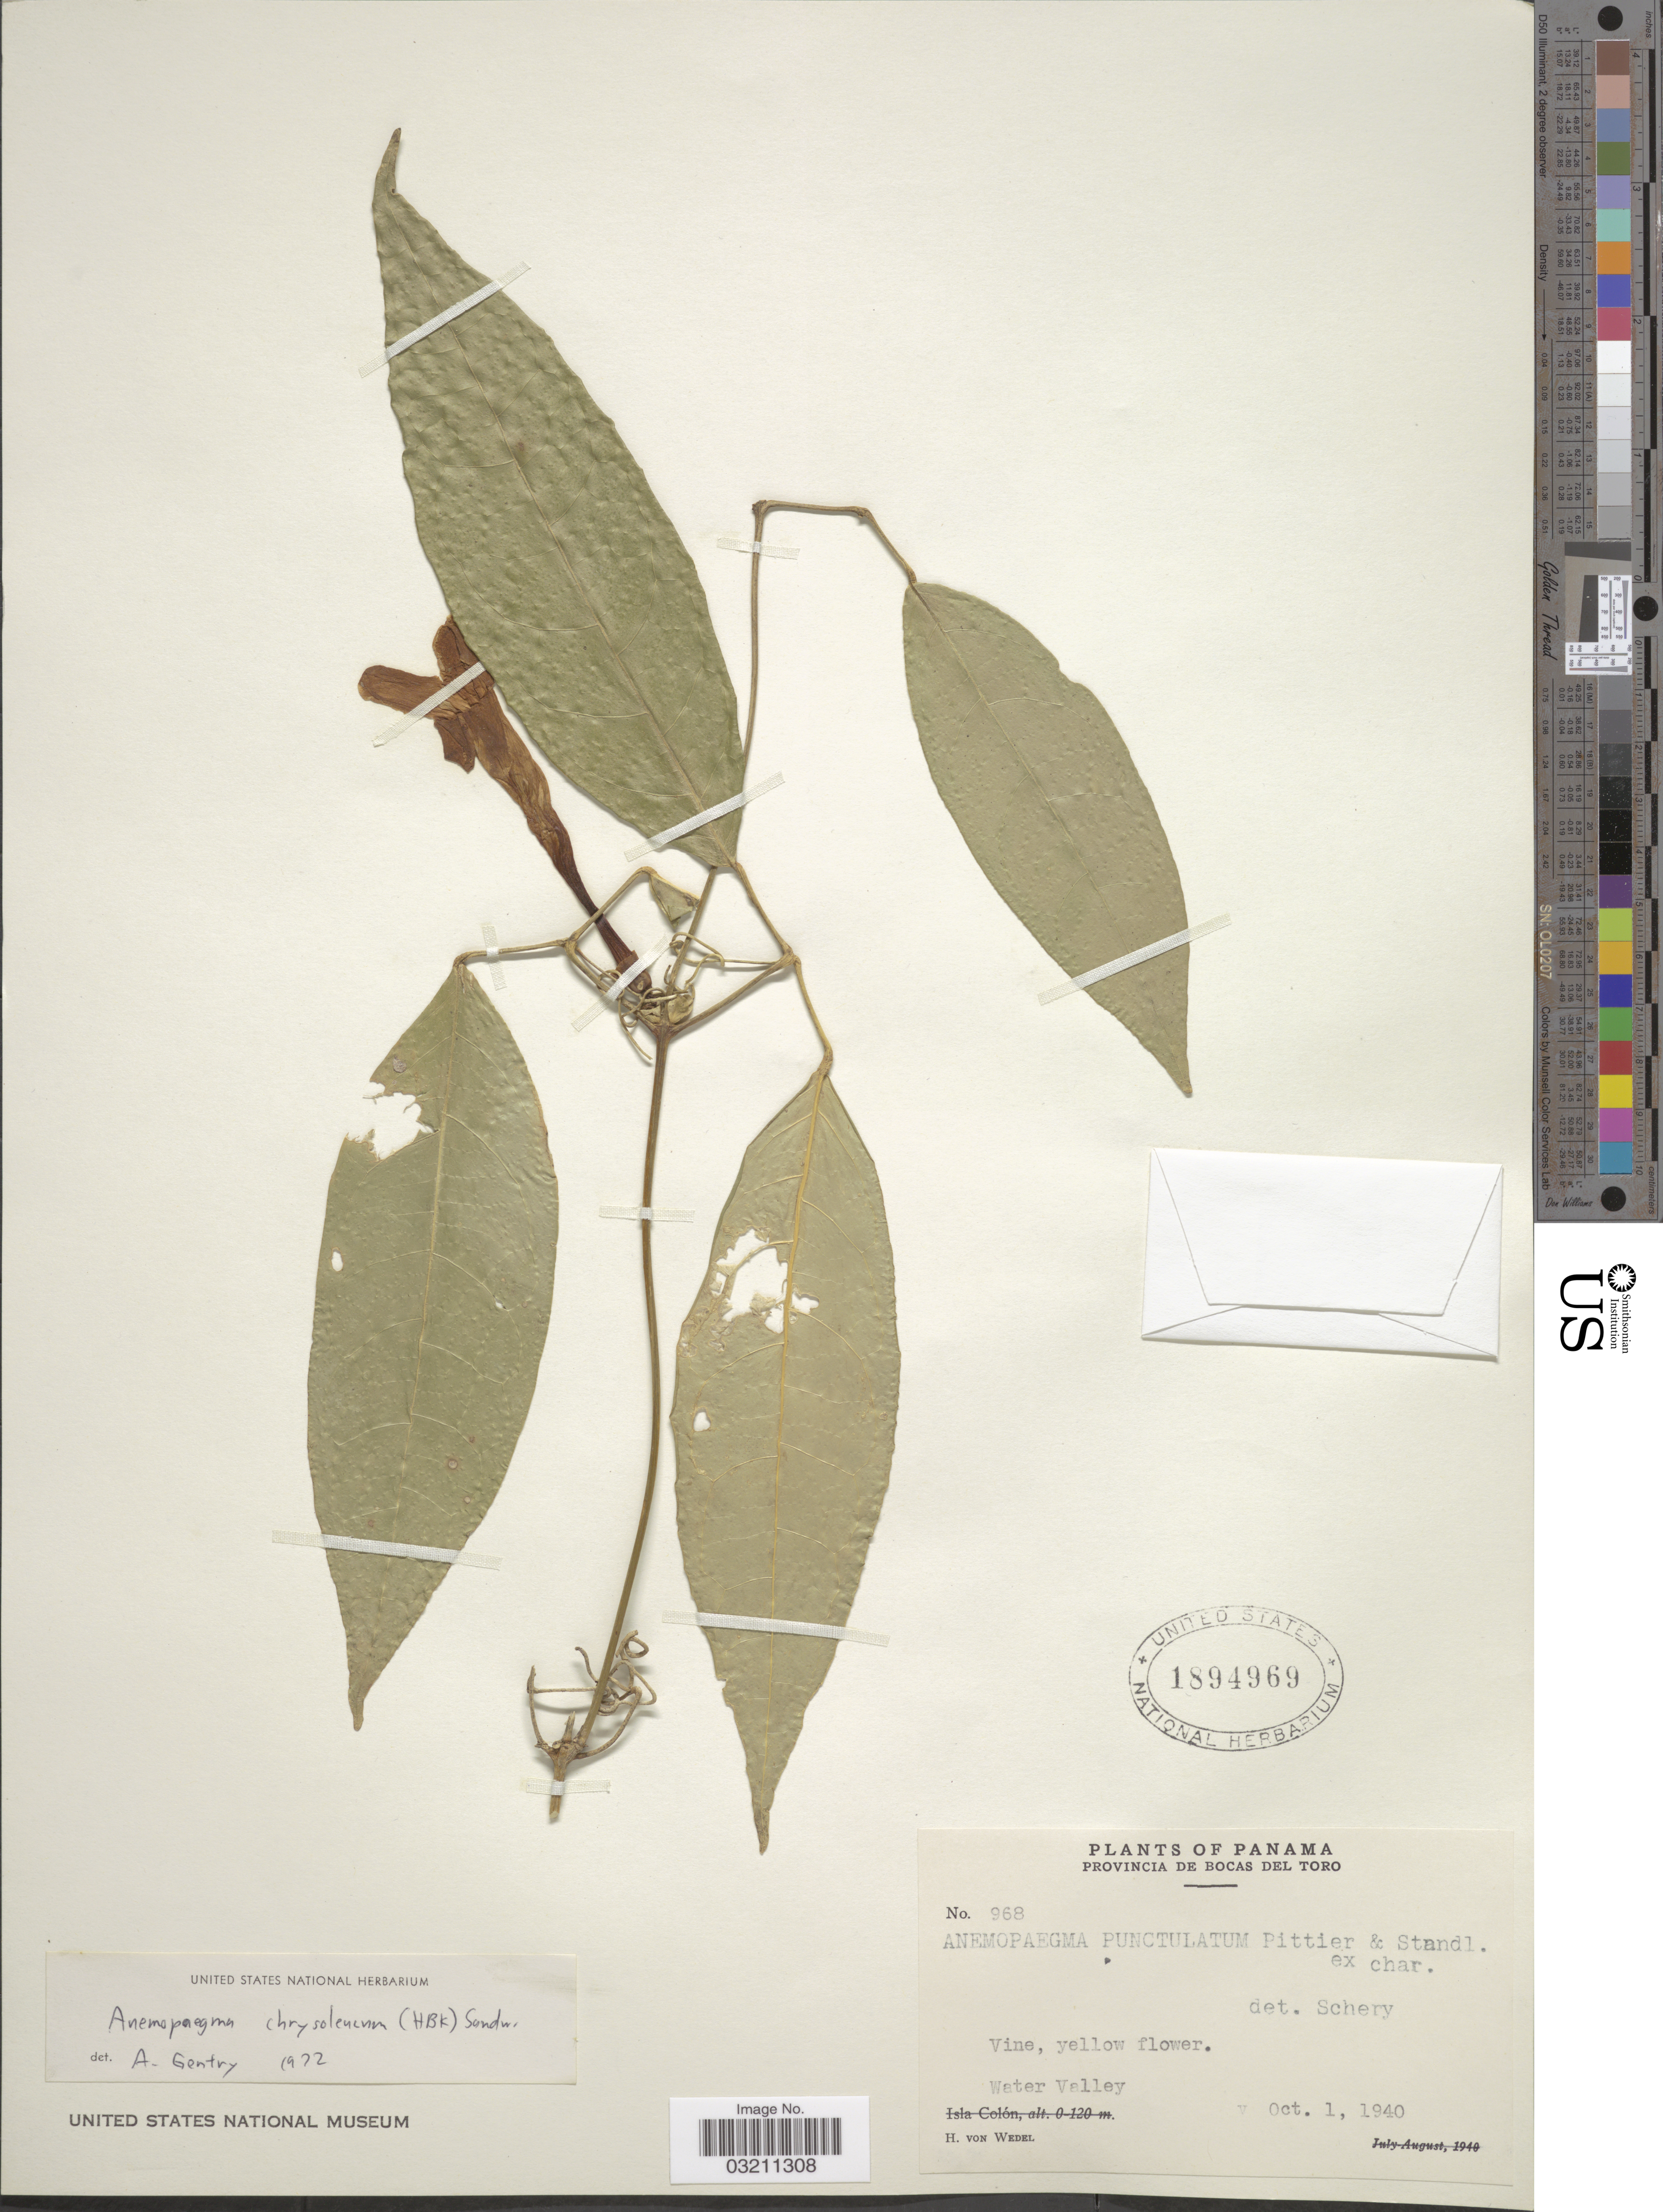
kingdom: Plantae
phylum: Tracheophyta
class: Magnoliopsida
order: Lamiales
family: Bignoniaceae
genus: Anemopaegma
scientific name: Anemopaegma chrysoleucum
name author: (Kunth) Sandwith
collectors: H. von Wedel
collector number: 968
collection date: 1940-10-01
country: Panama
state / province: Bocas del Toro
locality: Water Valley.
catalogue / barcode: US 1894969